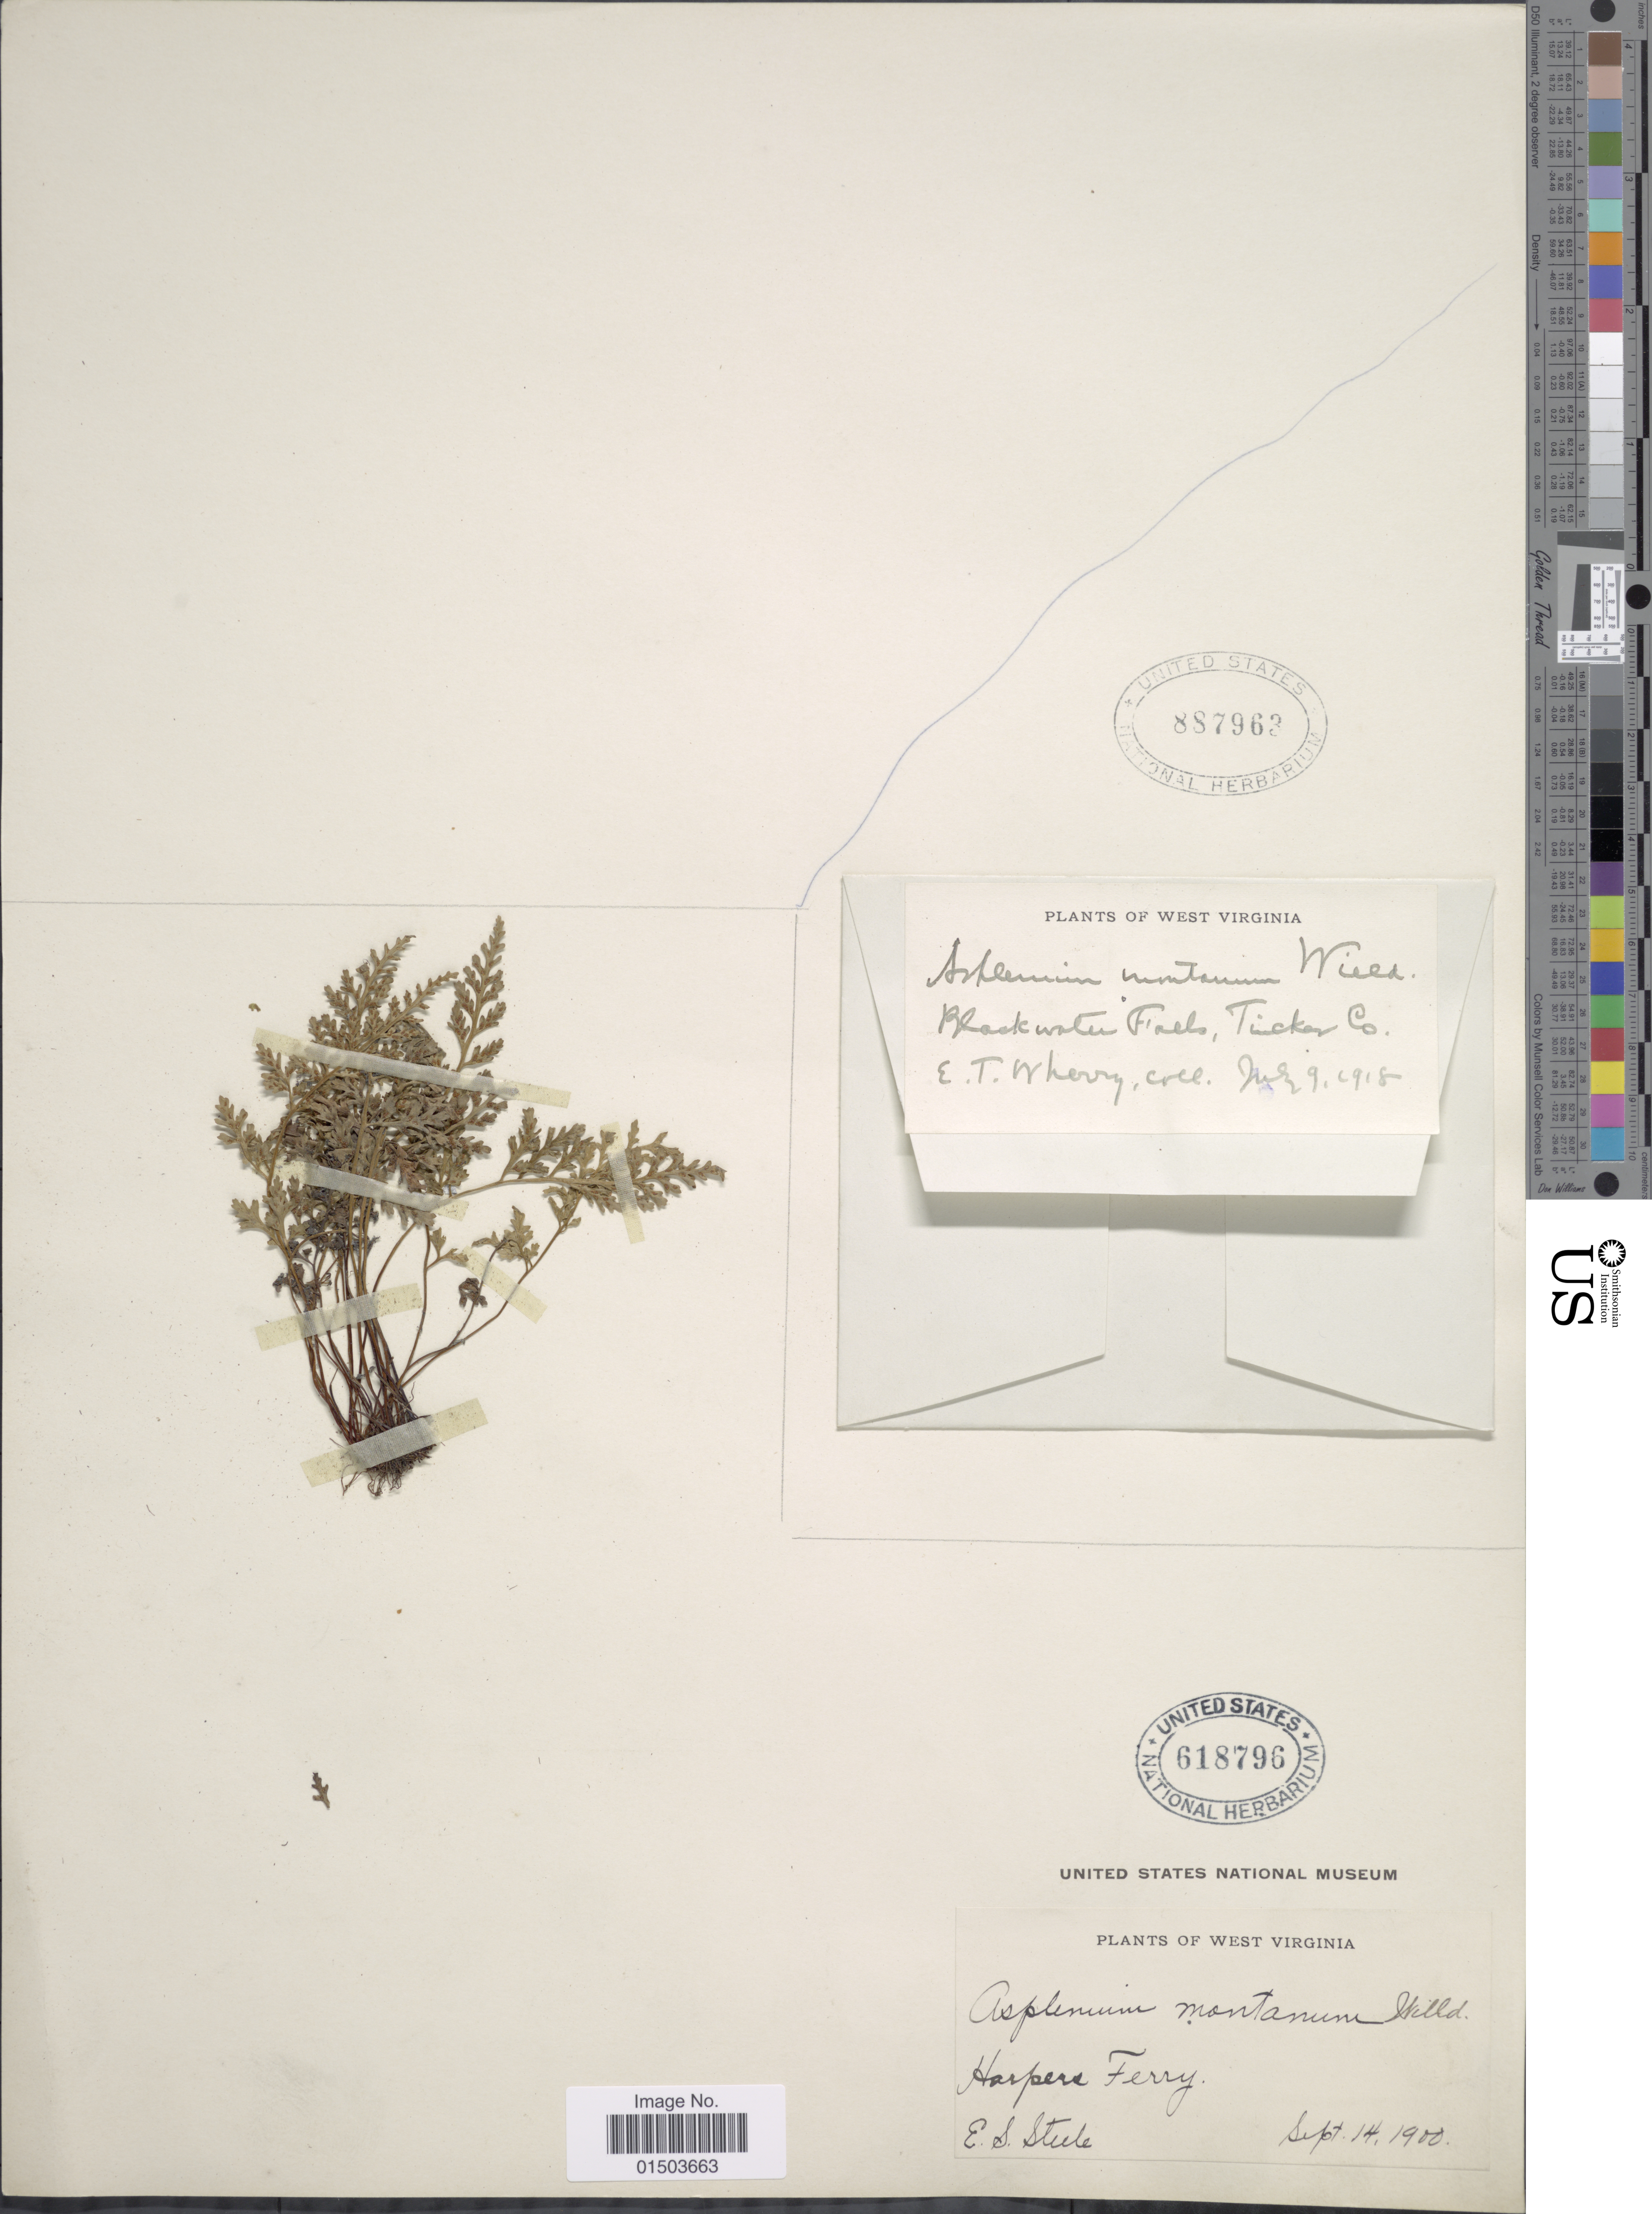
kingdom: Plantae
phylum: Tracheophyta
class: Polypodiopsida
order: Polypodiales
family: Aspleniaceae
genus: Asplenium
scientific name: Asplenium montanum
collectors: E. T. Wherry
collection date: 1918-07-09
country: United States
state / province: West Virginia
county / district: Tucker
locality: Black water Falls, Tucker Co.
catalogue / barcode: US 887963-2